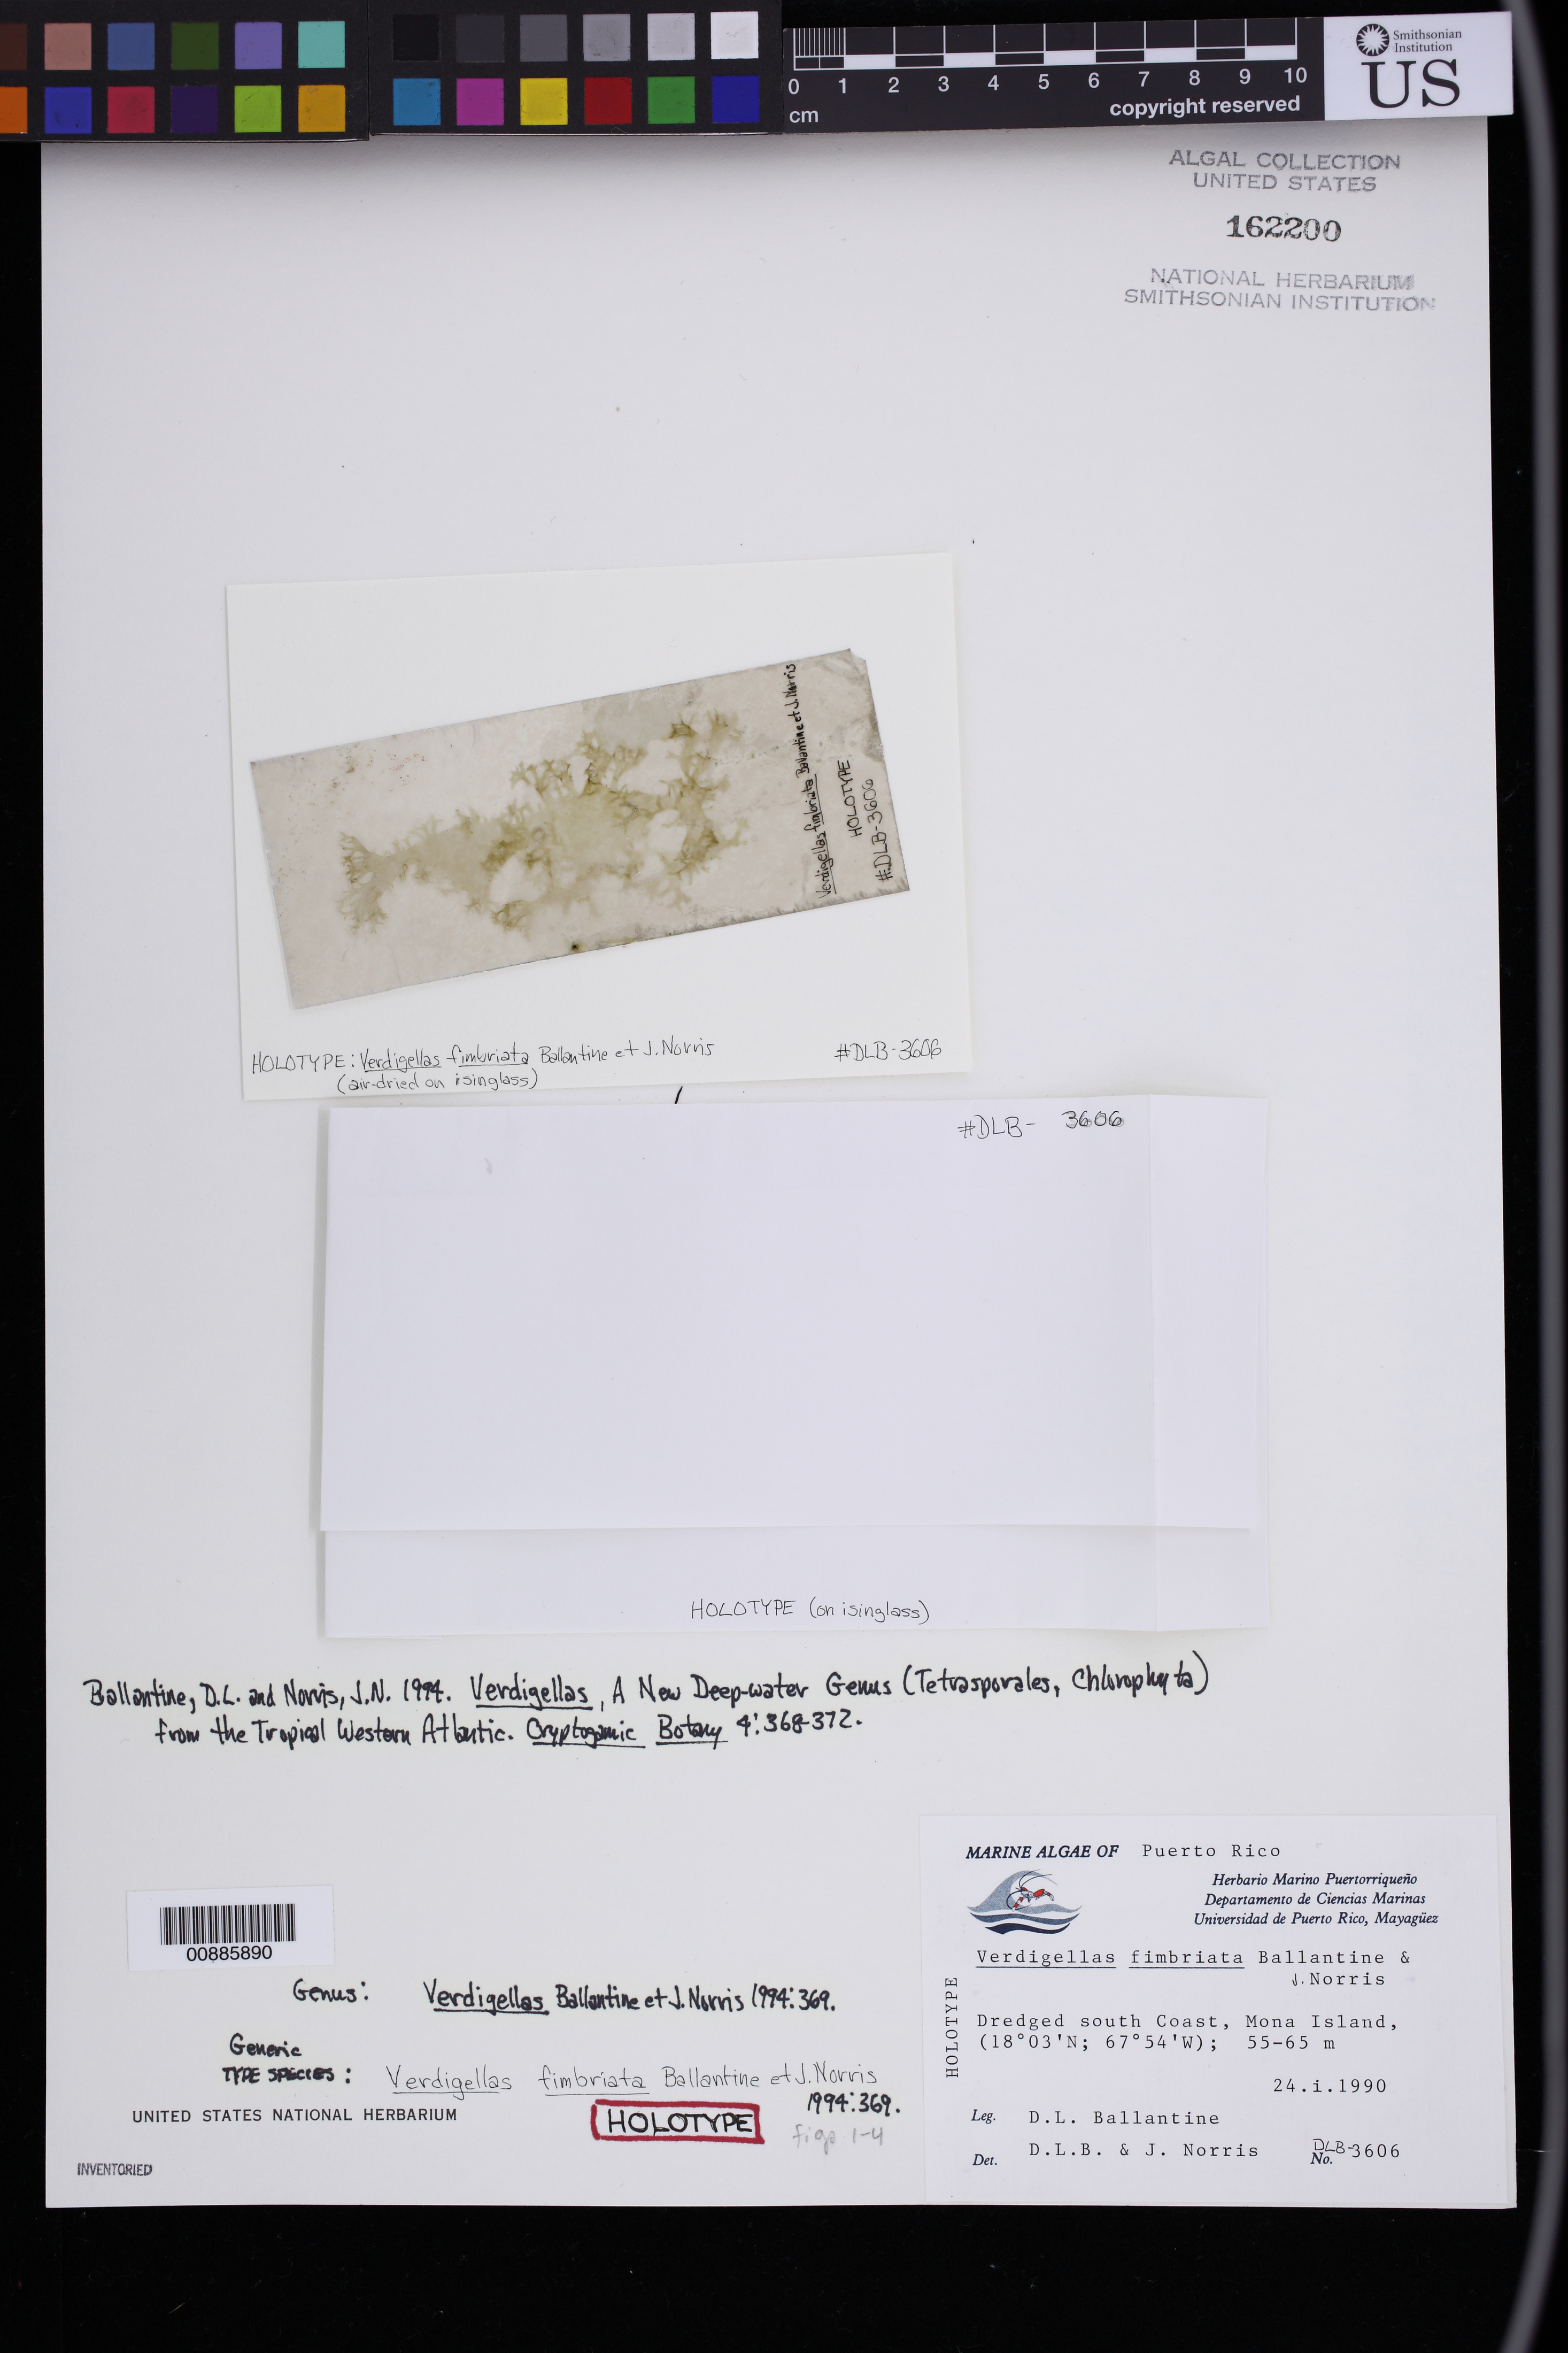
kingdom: Plantae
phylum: Chlorophyta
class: Prasinophyceae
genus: Verdigellas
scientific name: Verdigellas fimbriata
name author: D.L. Ballant. & J.N. Norris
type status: Holotype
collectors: D.L. Ballantine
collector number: DLB 3606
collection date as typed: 24 Jan 1990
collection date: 1990-01-24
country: Puerto Rico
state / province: Mayaguez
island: Isla de Mona (Mona Island)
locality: South coast of island.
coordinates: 18 03'N, 67 54'W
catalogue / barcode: US 162200